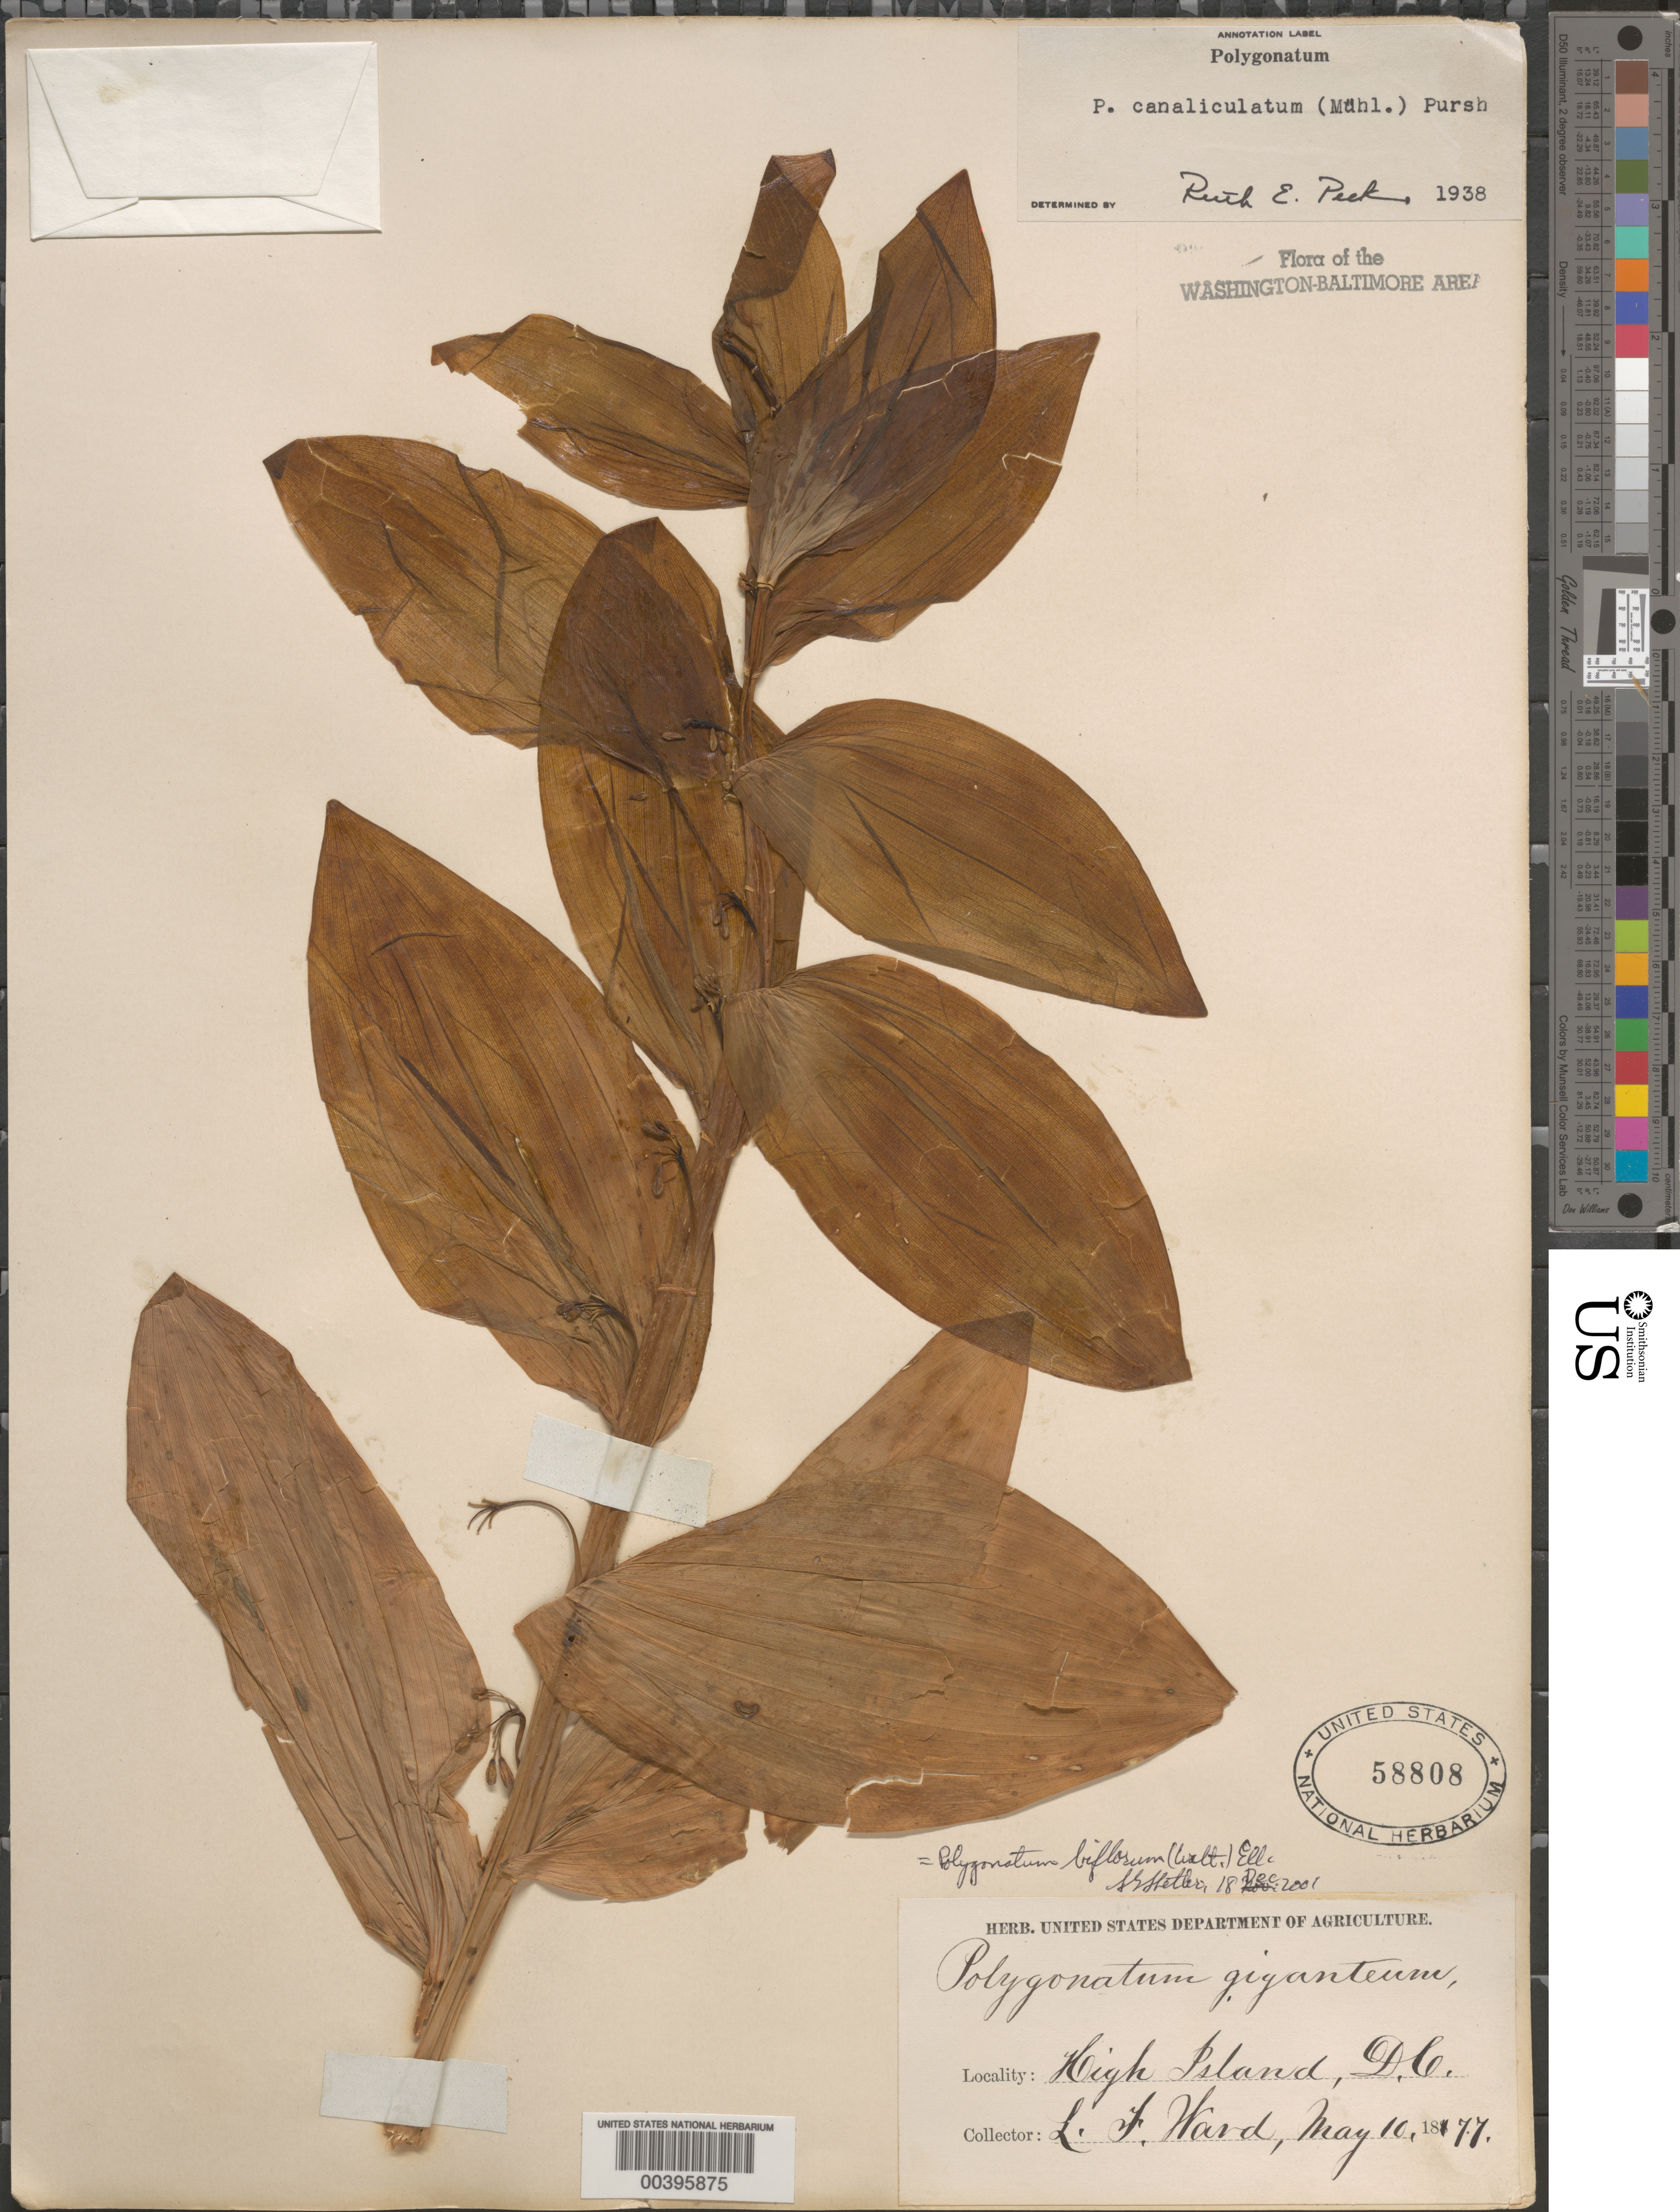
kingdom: Plantae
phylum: Tracheophyta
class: Liliopsida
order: Asparagales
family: Asparagaceae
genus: Polygonatum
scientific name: Polygonatum biflorum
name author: (Walter) Elliott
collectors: L. F. Ward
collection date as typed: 10 May 1877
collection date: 1877-05-10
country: United States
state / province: Maryland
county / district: Montgomery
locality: High Island C. & O. Canal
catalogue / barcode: US 58808